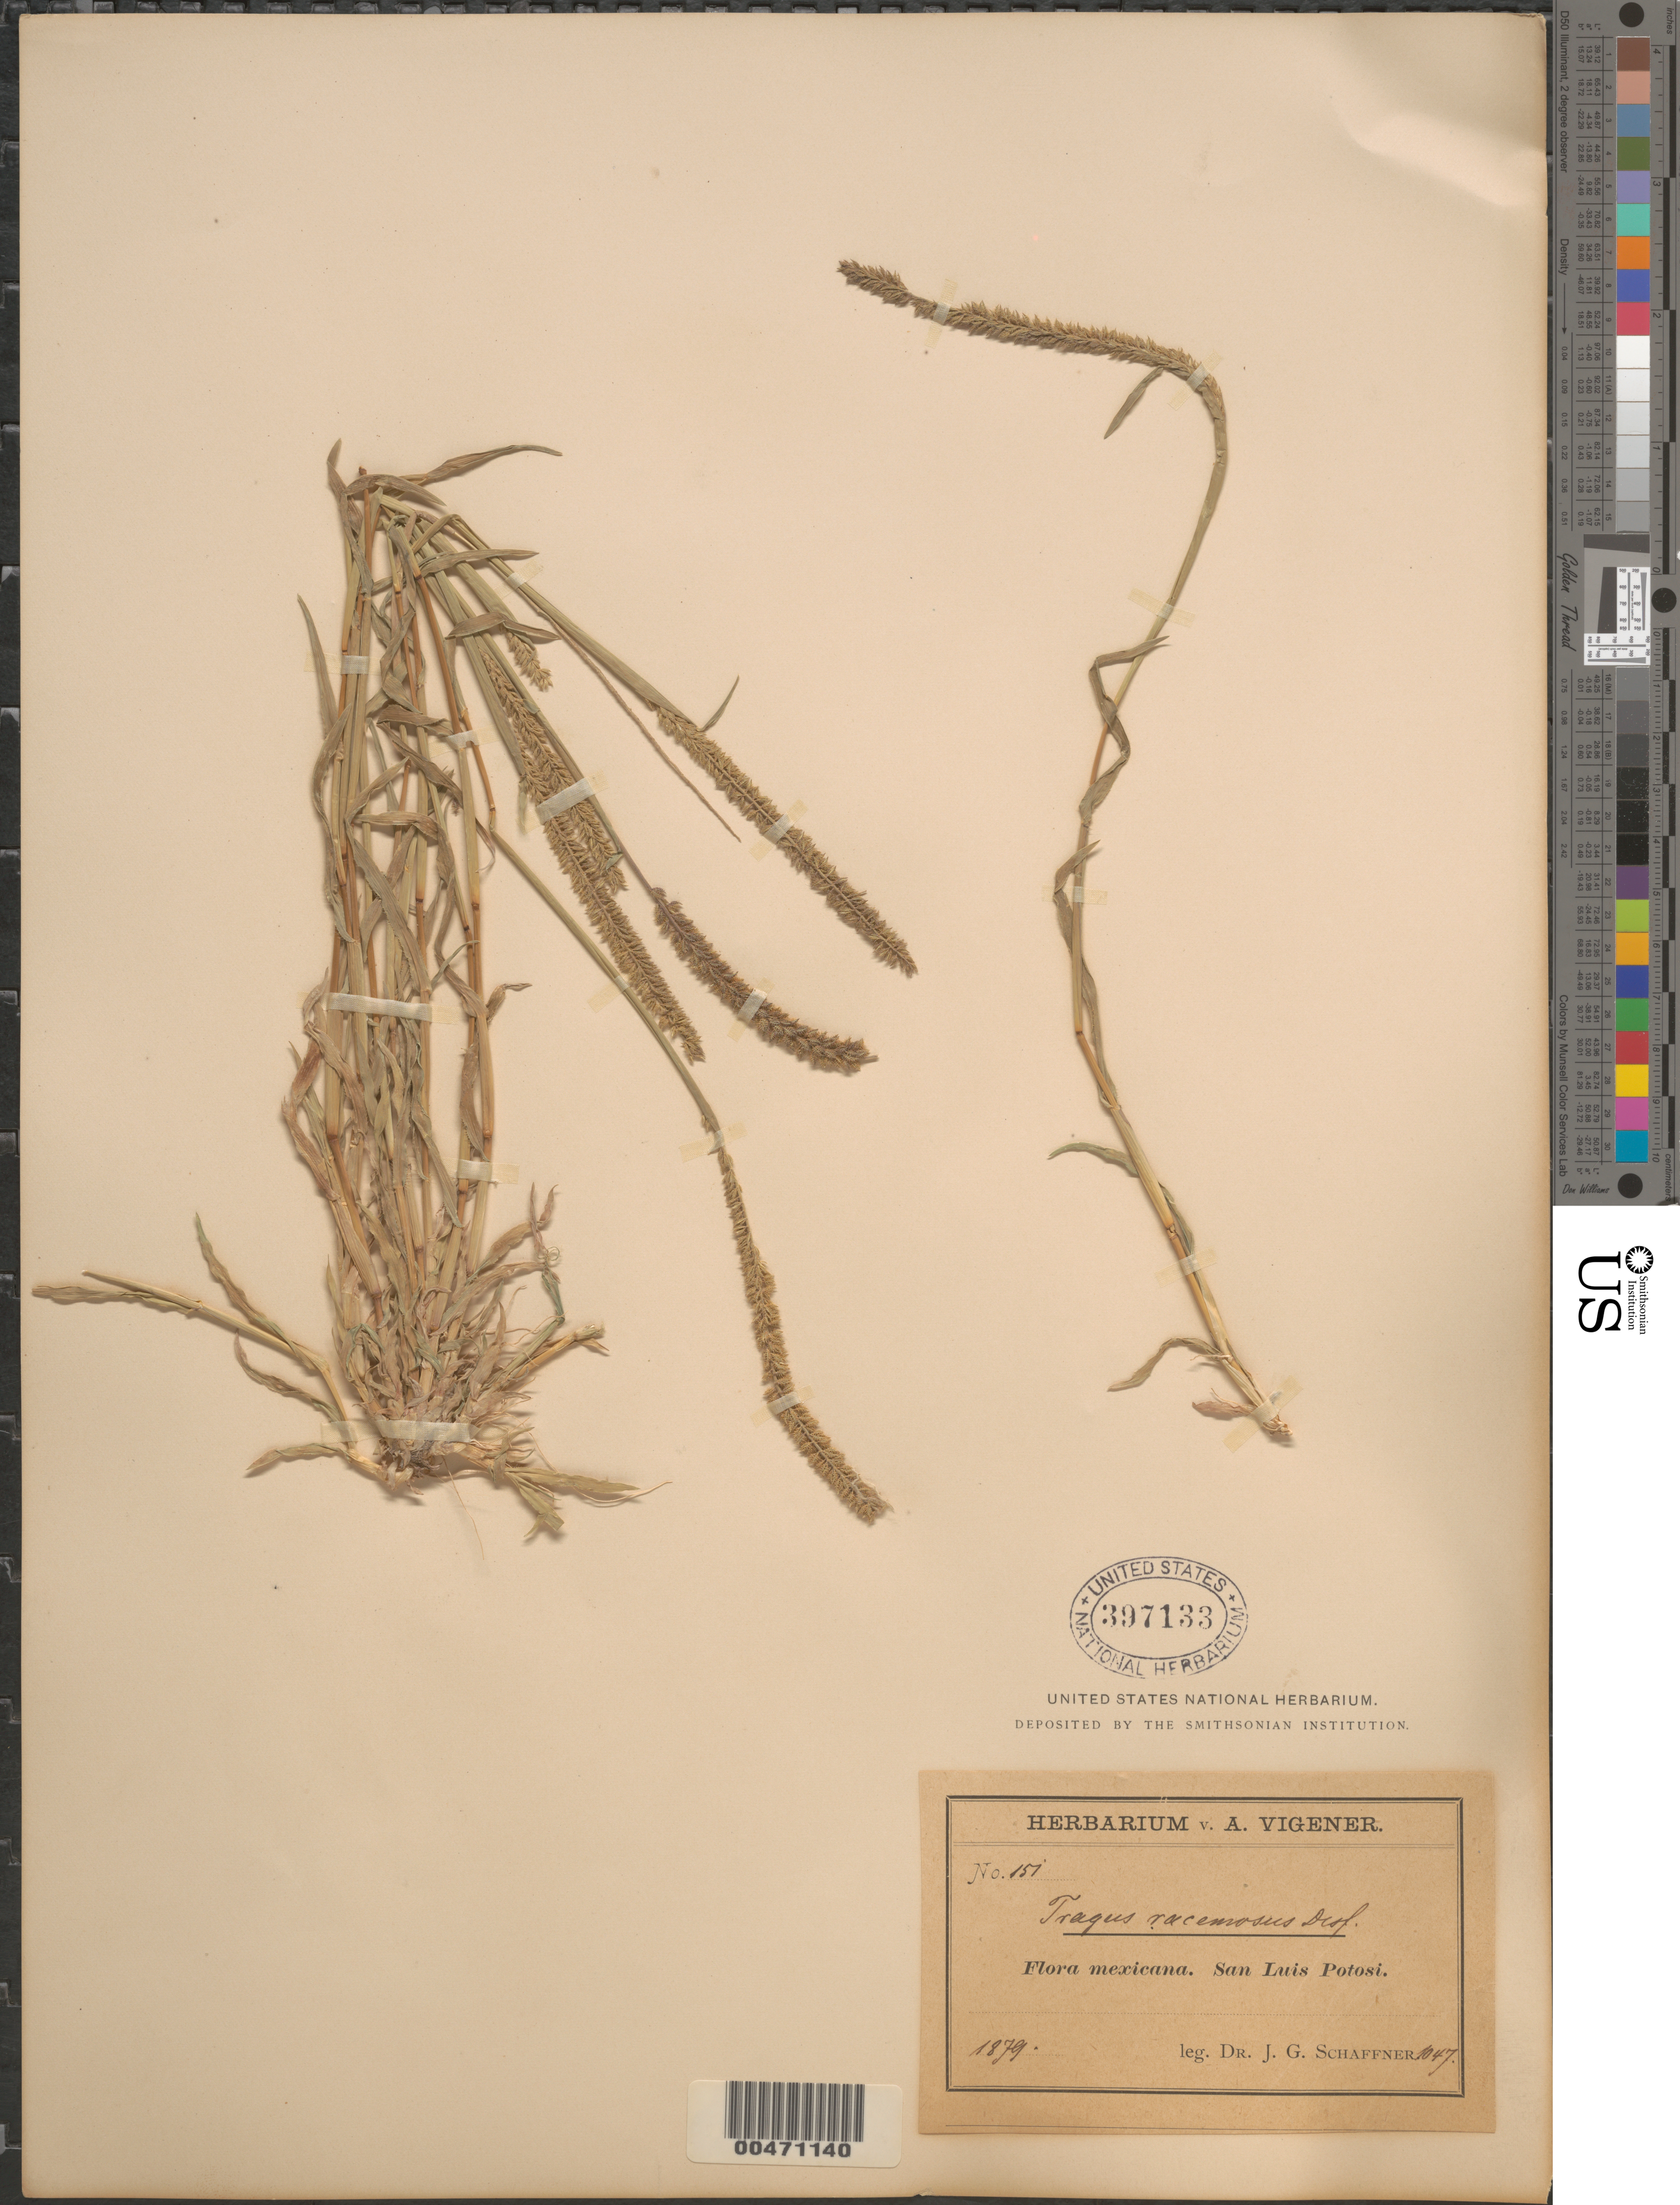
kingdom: Plantae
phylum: Tracheophyta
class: Liliopsida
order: Poales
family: Poaceae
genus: Tragus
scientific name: Tragus berteronianus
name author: Schult.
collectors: J. G. Schaffner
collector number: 151/1047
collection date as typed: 1879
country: Mexico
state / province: San Luis Potosi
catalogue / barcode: US 397133